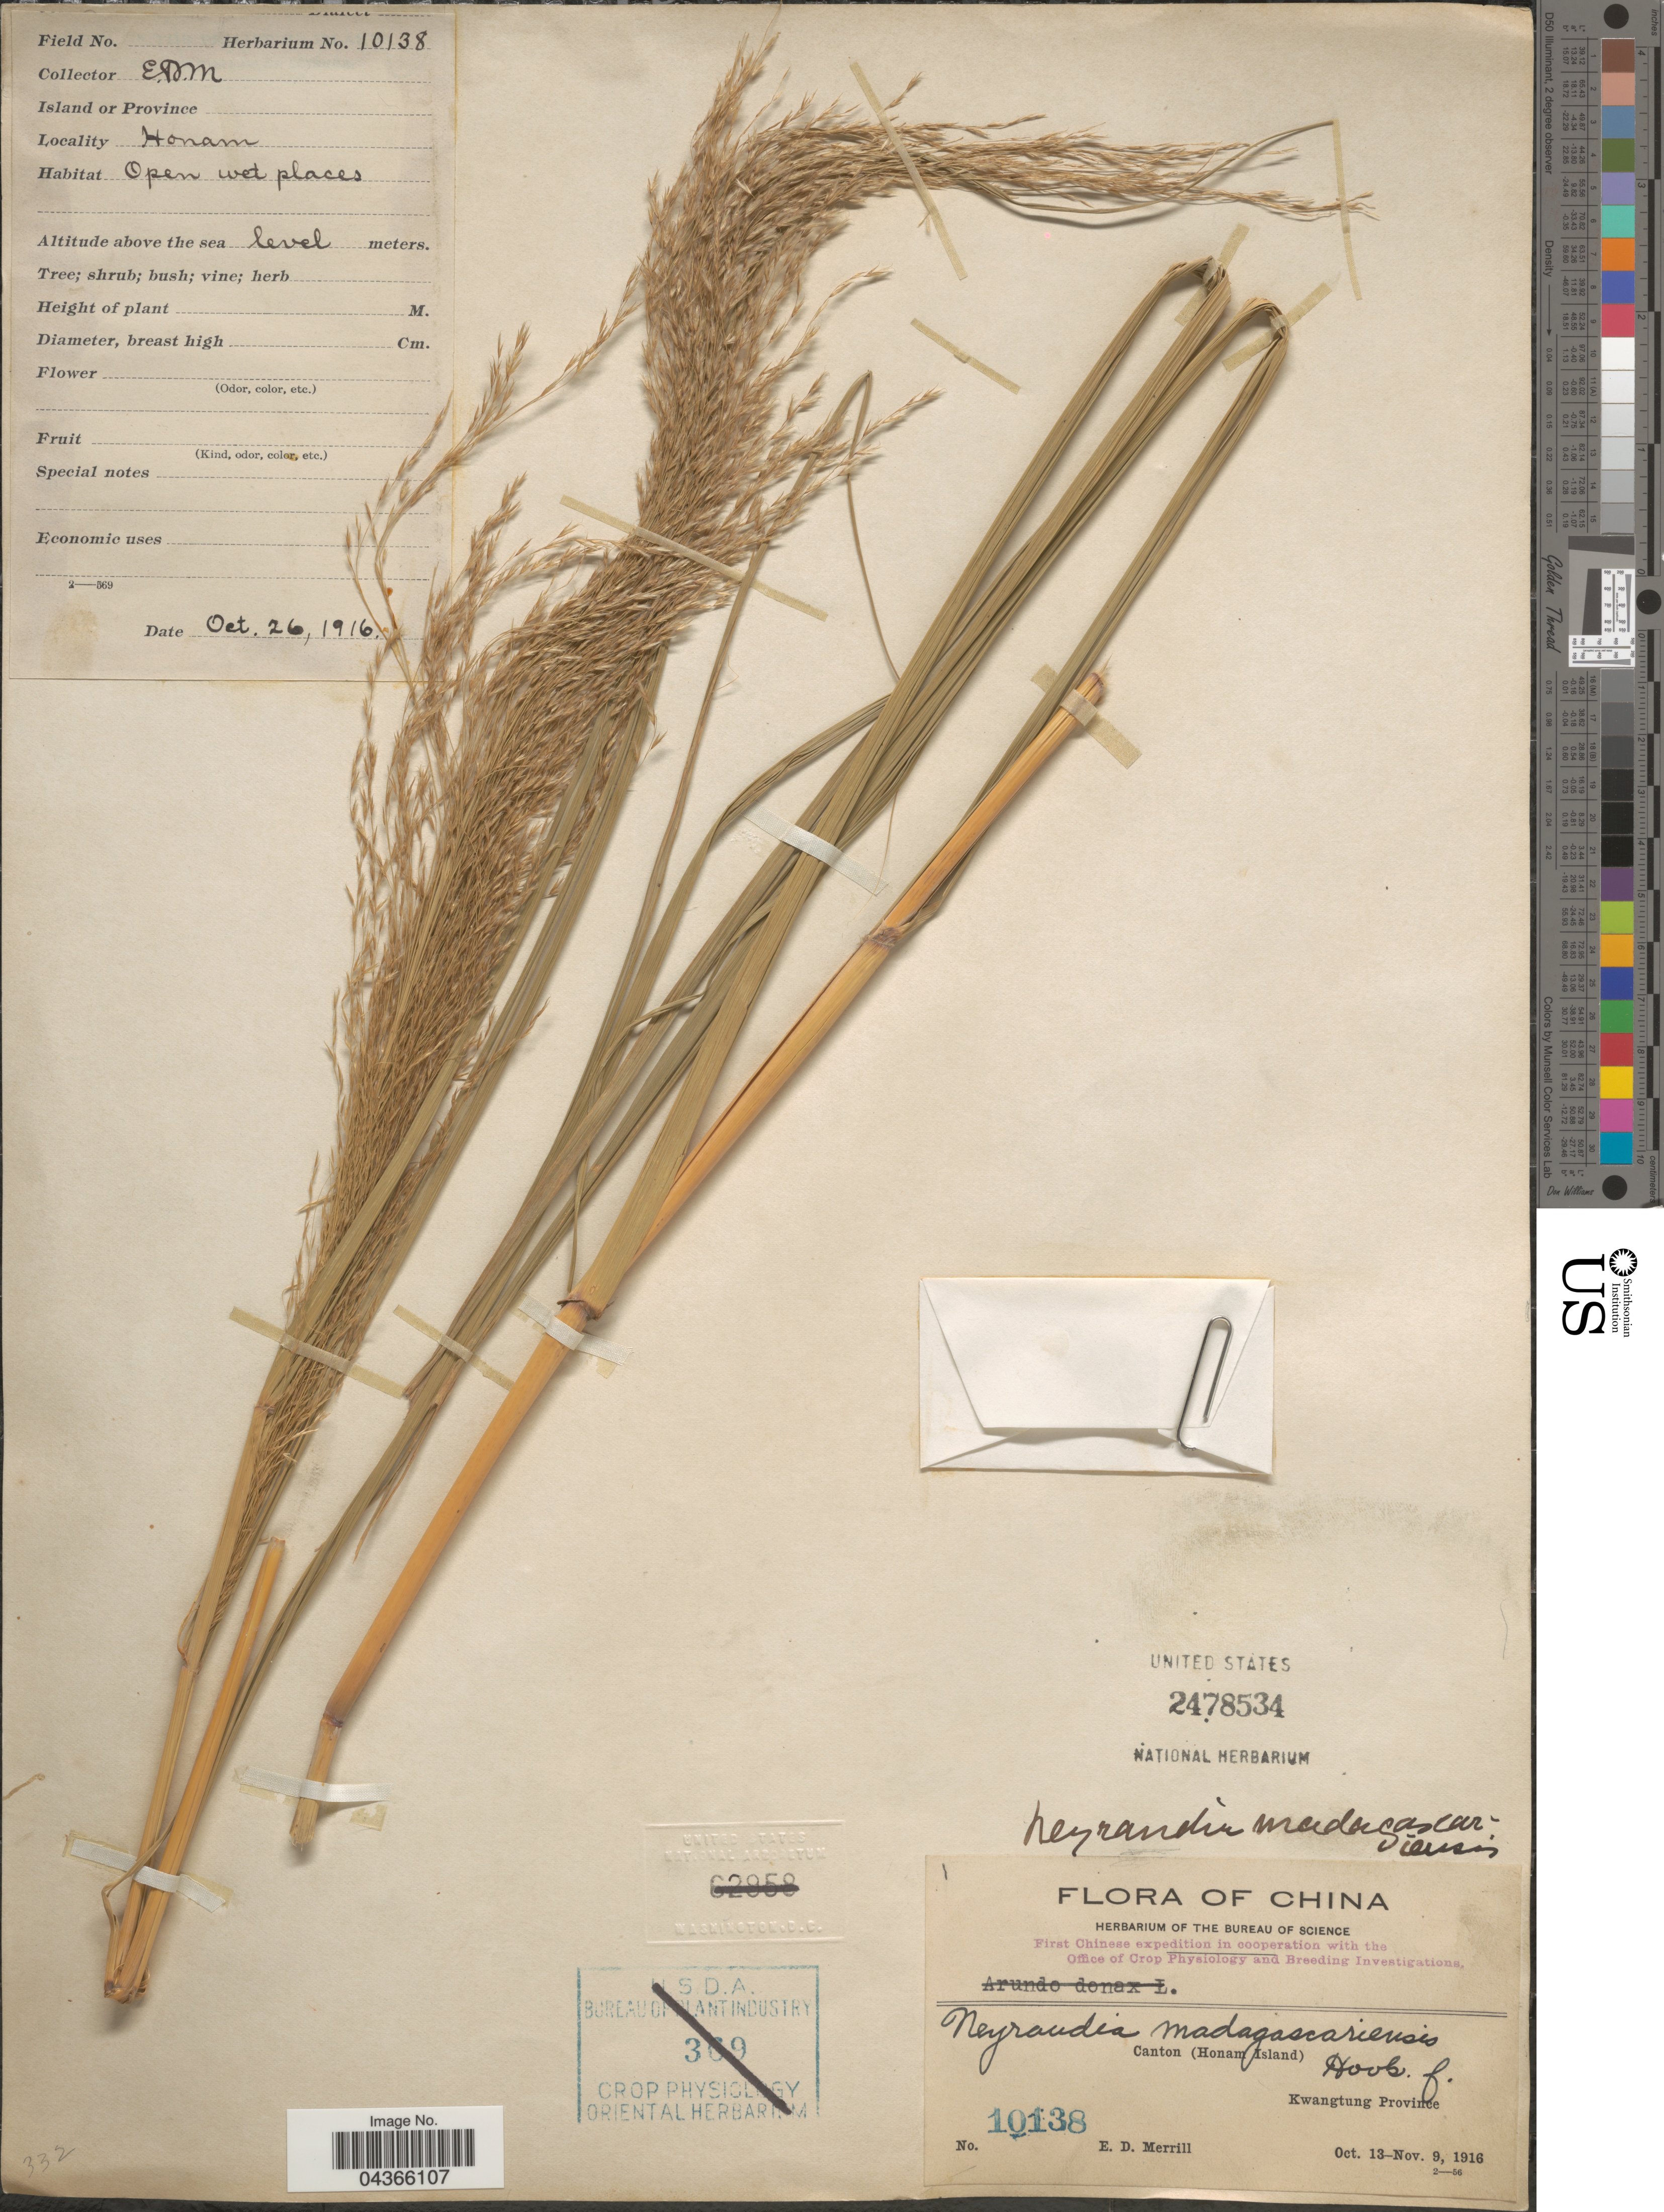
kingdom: Plantae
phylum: Tracheophyta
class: Liliopsida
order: Poales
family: Poaceae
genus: Neyraudia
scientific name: Neyraudia arundinacea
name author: (L.) Henr.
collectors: E. D. Merrill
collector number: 10138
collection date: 1916-10-26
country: China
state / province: Guangdong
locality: First Chinese expedition. Canton (Honam Island). Kwangtung Province.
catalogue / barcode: US 2478534